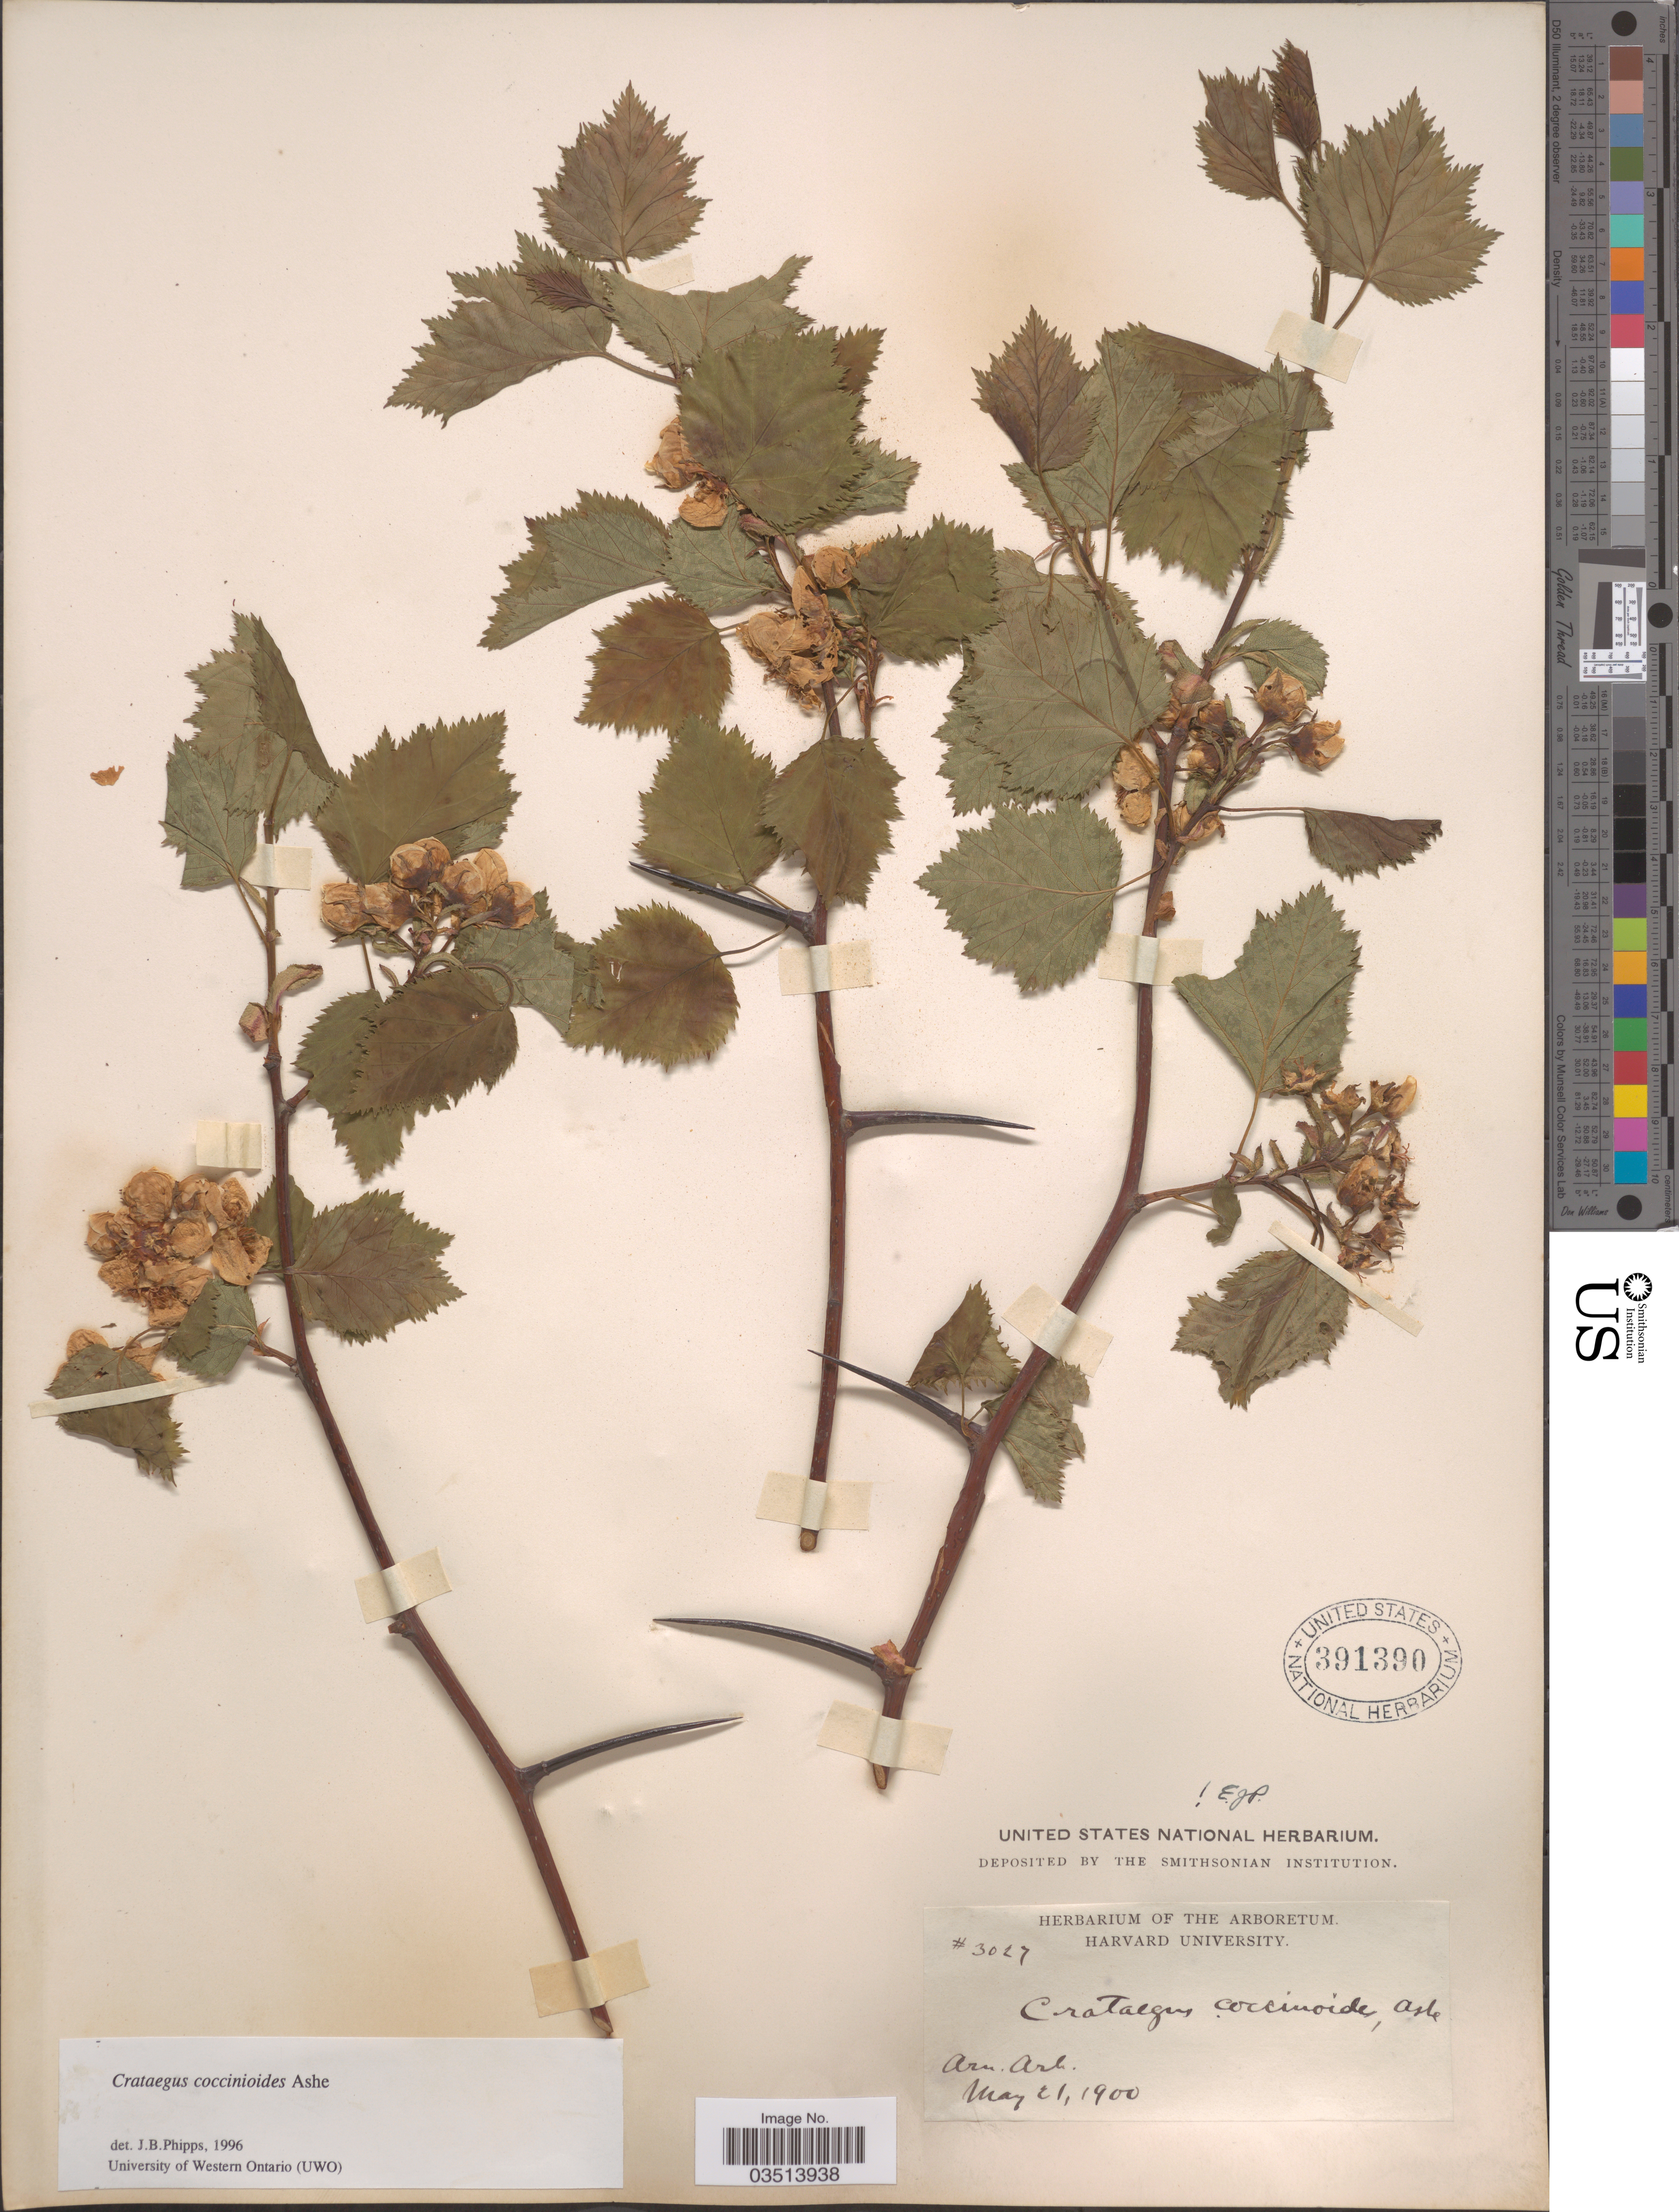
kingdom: Plantae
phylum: Tracheophyta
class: Magnoliopsida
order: Rosales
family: Rosaceae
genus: Crataegus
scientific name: Crataegus coccinioides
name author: Ashe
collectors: Ex herb. of the Arboretum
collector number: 3027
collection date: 1900-05-21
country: United States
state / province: Massachusetts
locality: Arn. Arb.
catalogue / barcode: US 391390